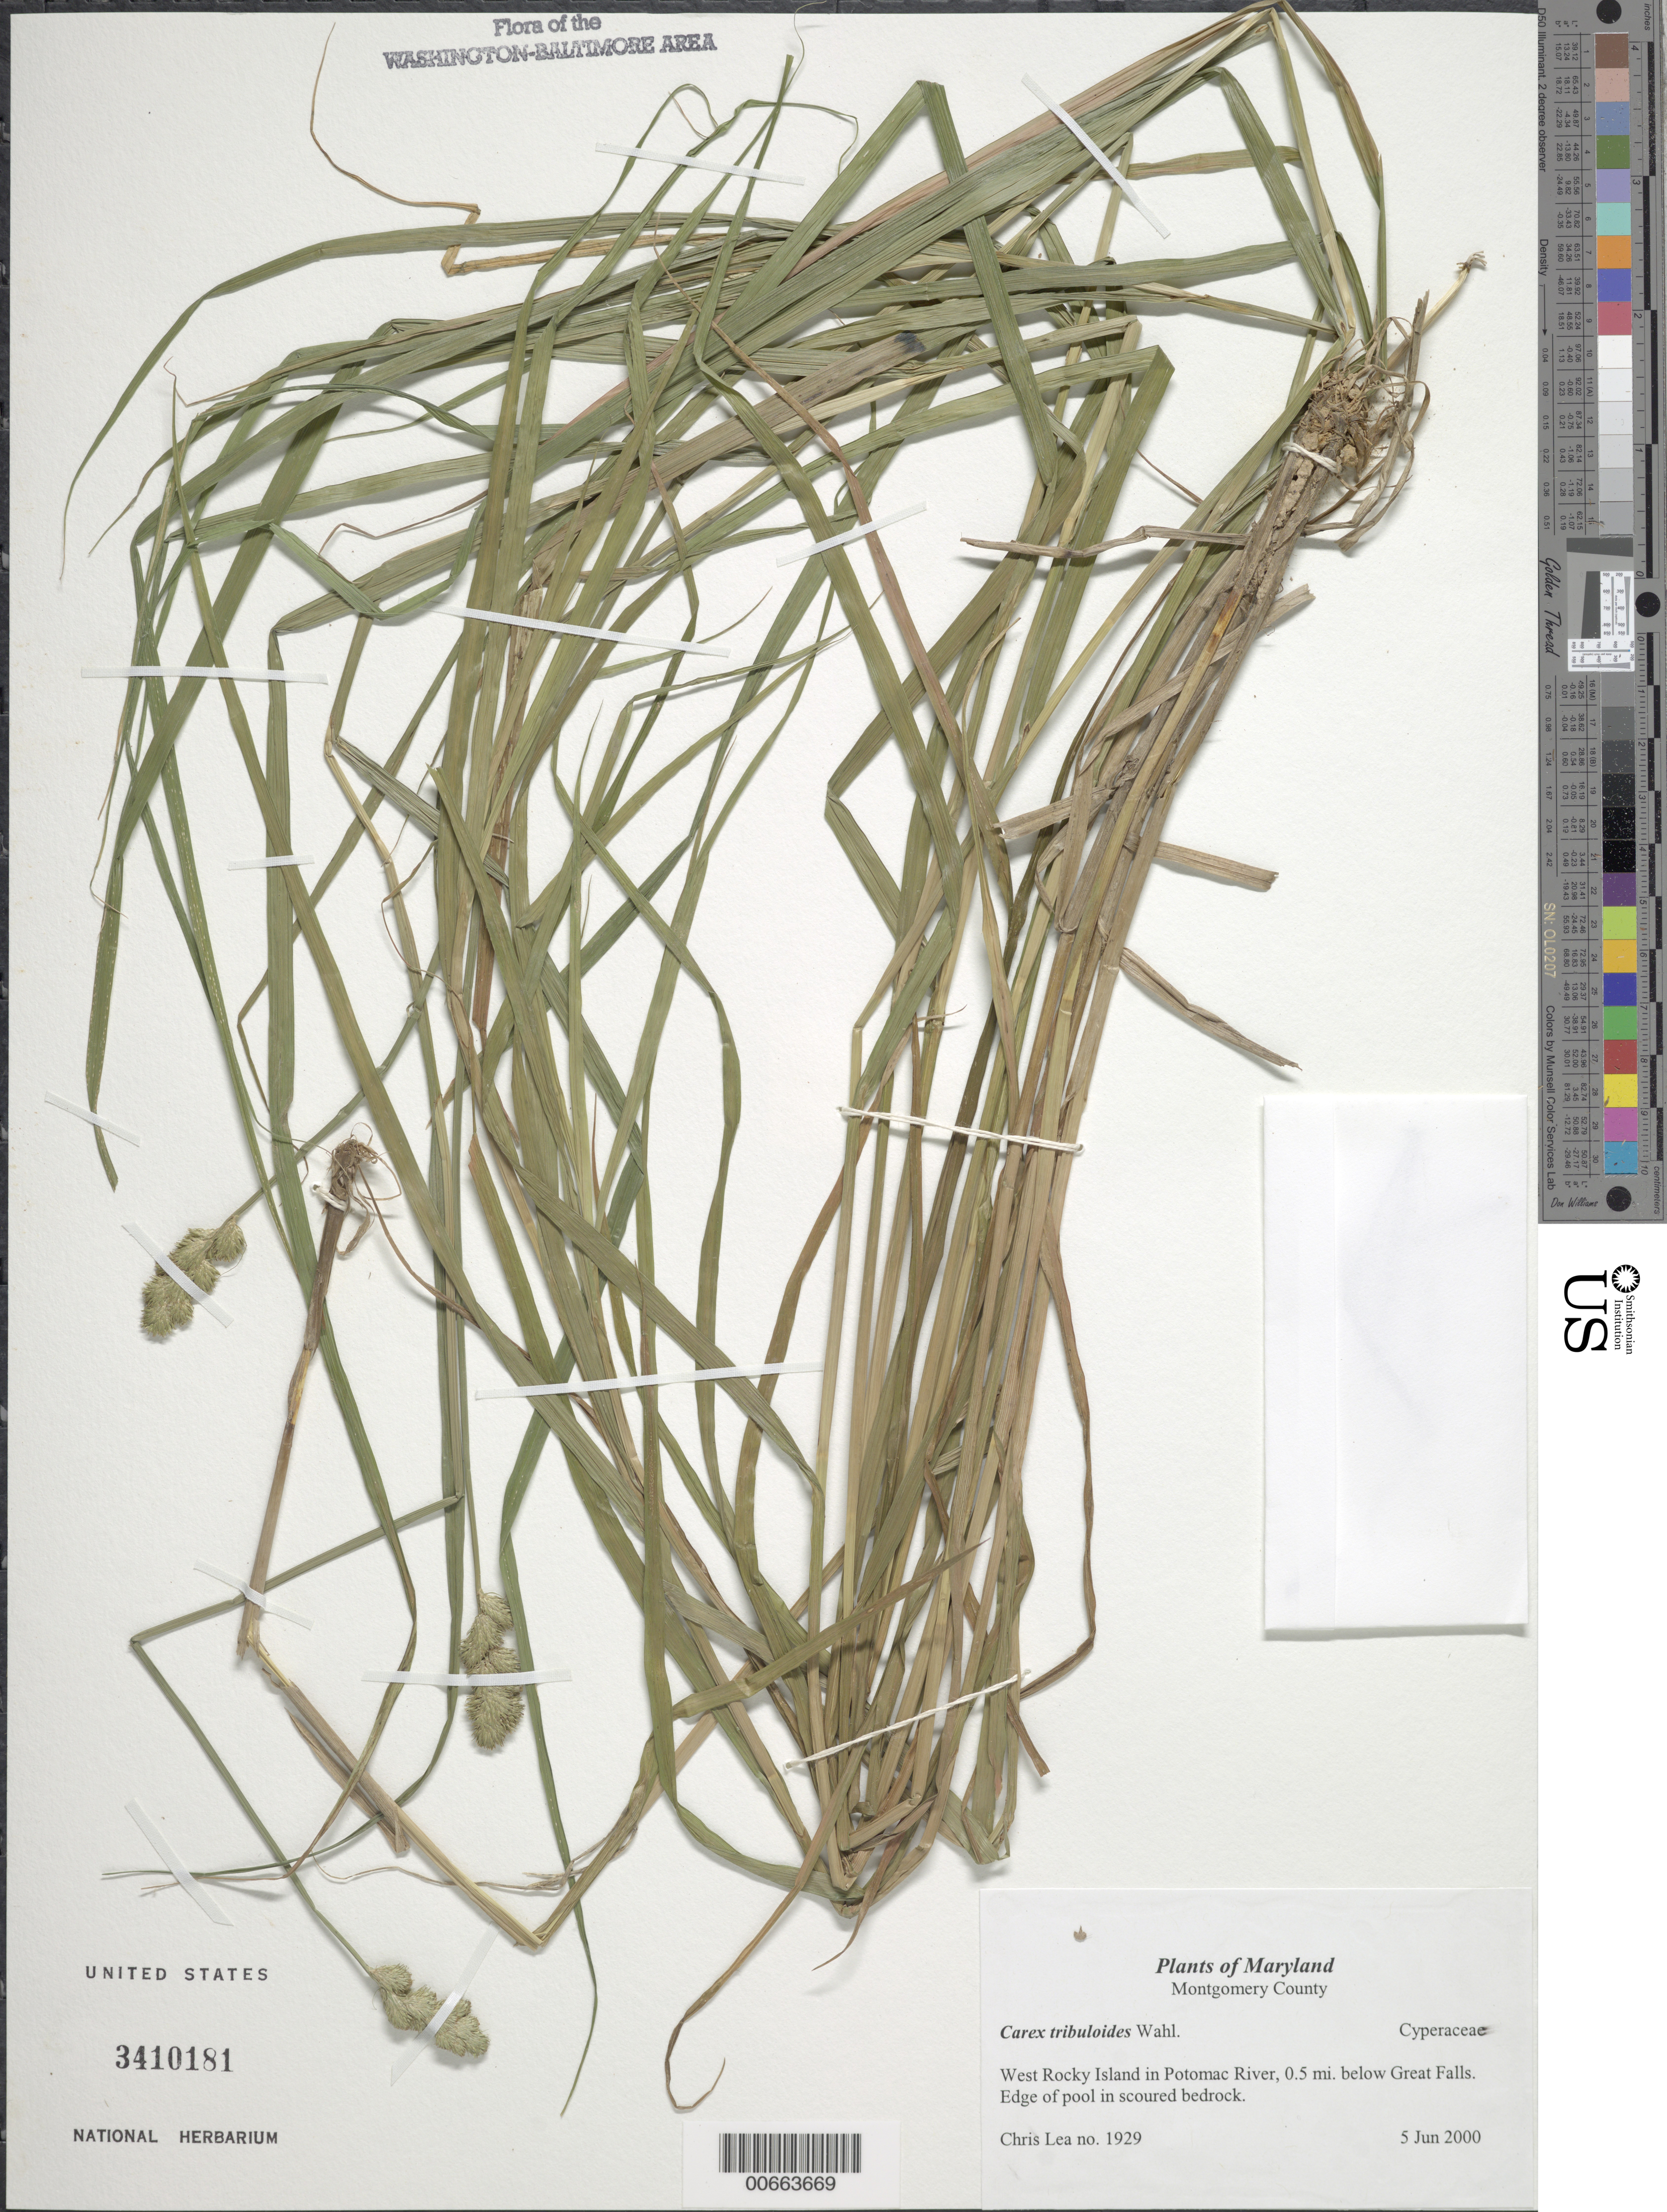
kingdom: Plantae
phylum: Tracheophyta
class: Liliopsida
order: Poales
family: Cyperaceae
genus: Carex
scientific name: Carex tribuloides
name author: Wahlenb.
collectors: C. Lea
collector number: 1929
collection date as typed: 05 Jun 2000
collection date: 2000-06-05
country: United States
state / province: Maryland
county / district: Montgomery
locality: West Rocky Island in Potomac River, 0.5 mi. below Great Falls.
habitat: Edge of pool in scoured bedrock.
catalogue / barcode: US 3410181